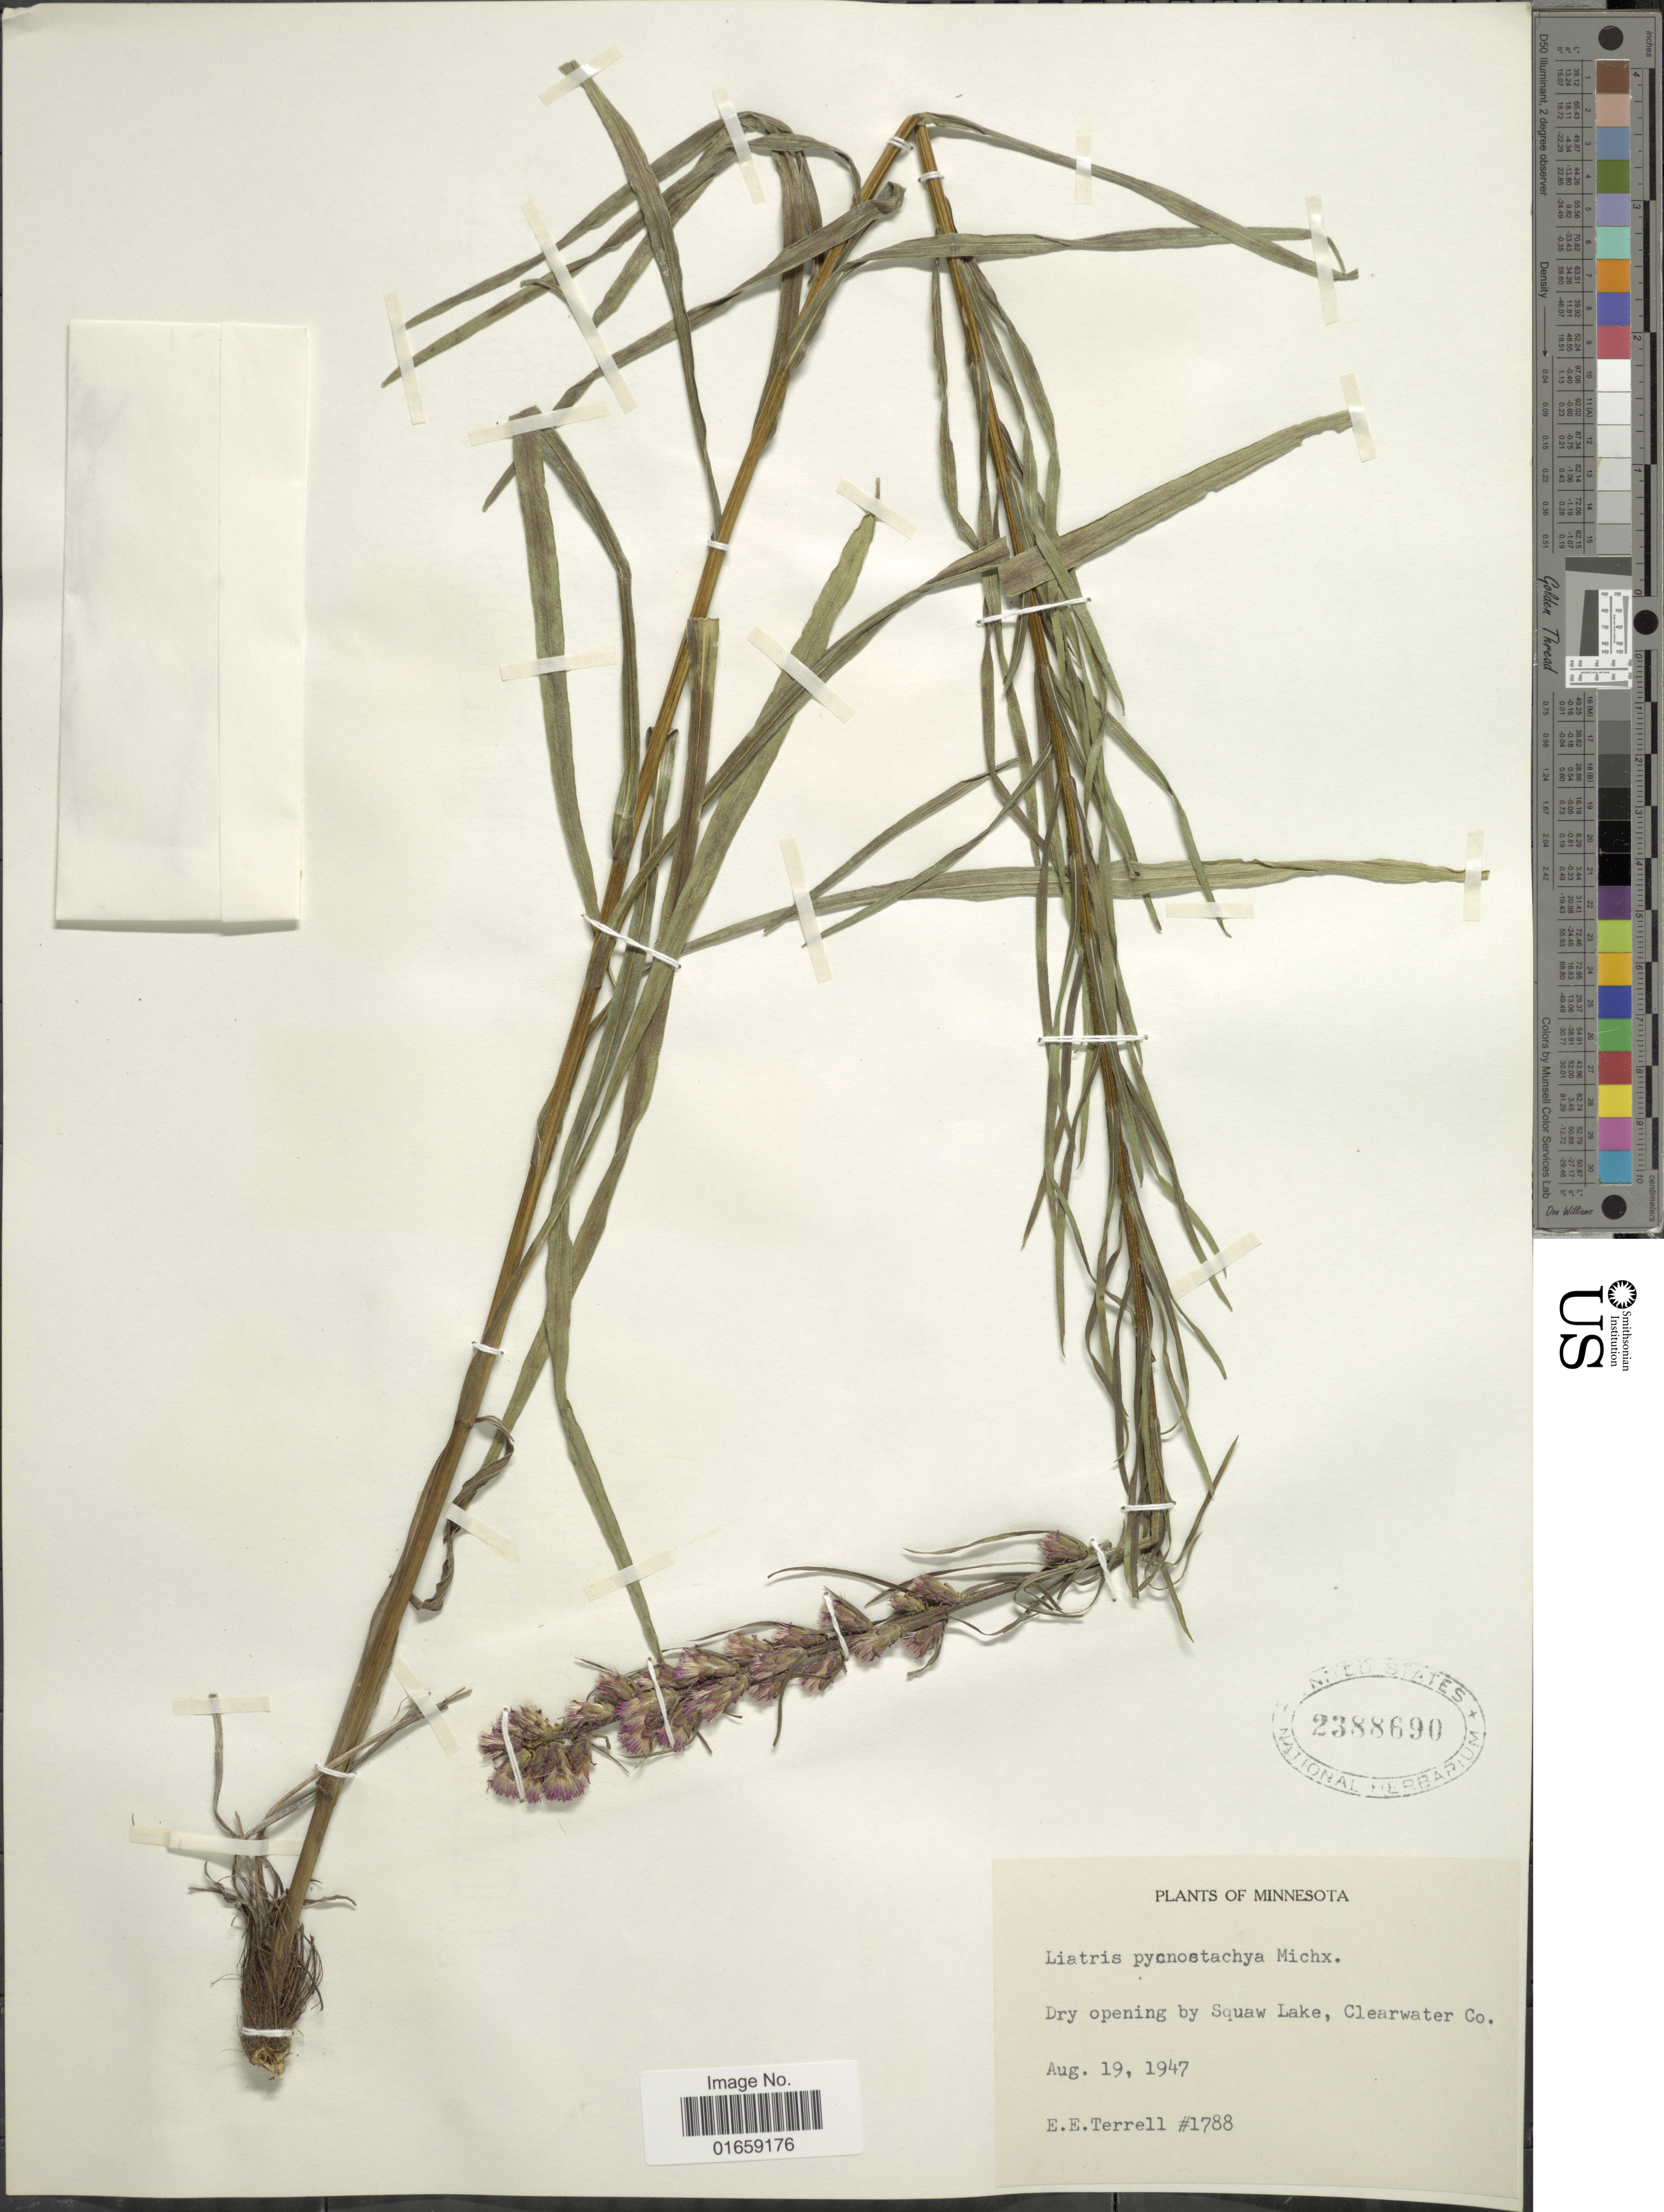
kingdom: Plantae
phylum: Tracheophyta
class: Magnoliopsida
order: Asterales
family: Asteraceae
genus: Liatris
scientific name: Liatris pycnostachya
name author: Michx.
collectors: E. E. Terrell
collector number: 1788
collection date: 1947-08-19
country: United States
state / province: Minnesota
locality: Dry opening by Squaw Lake, Clearwater Co.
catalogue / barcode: US 2388690